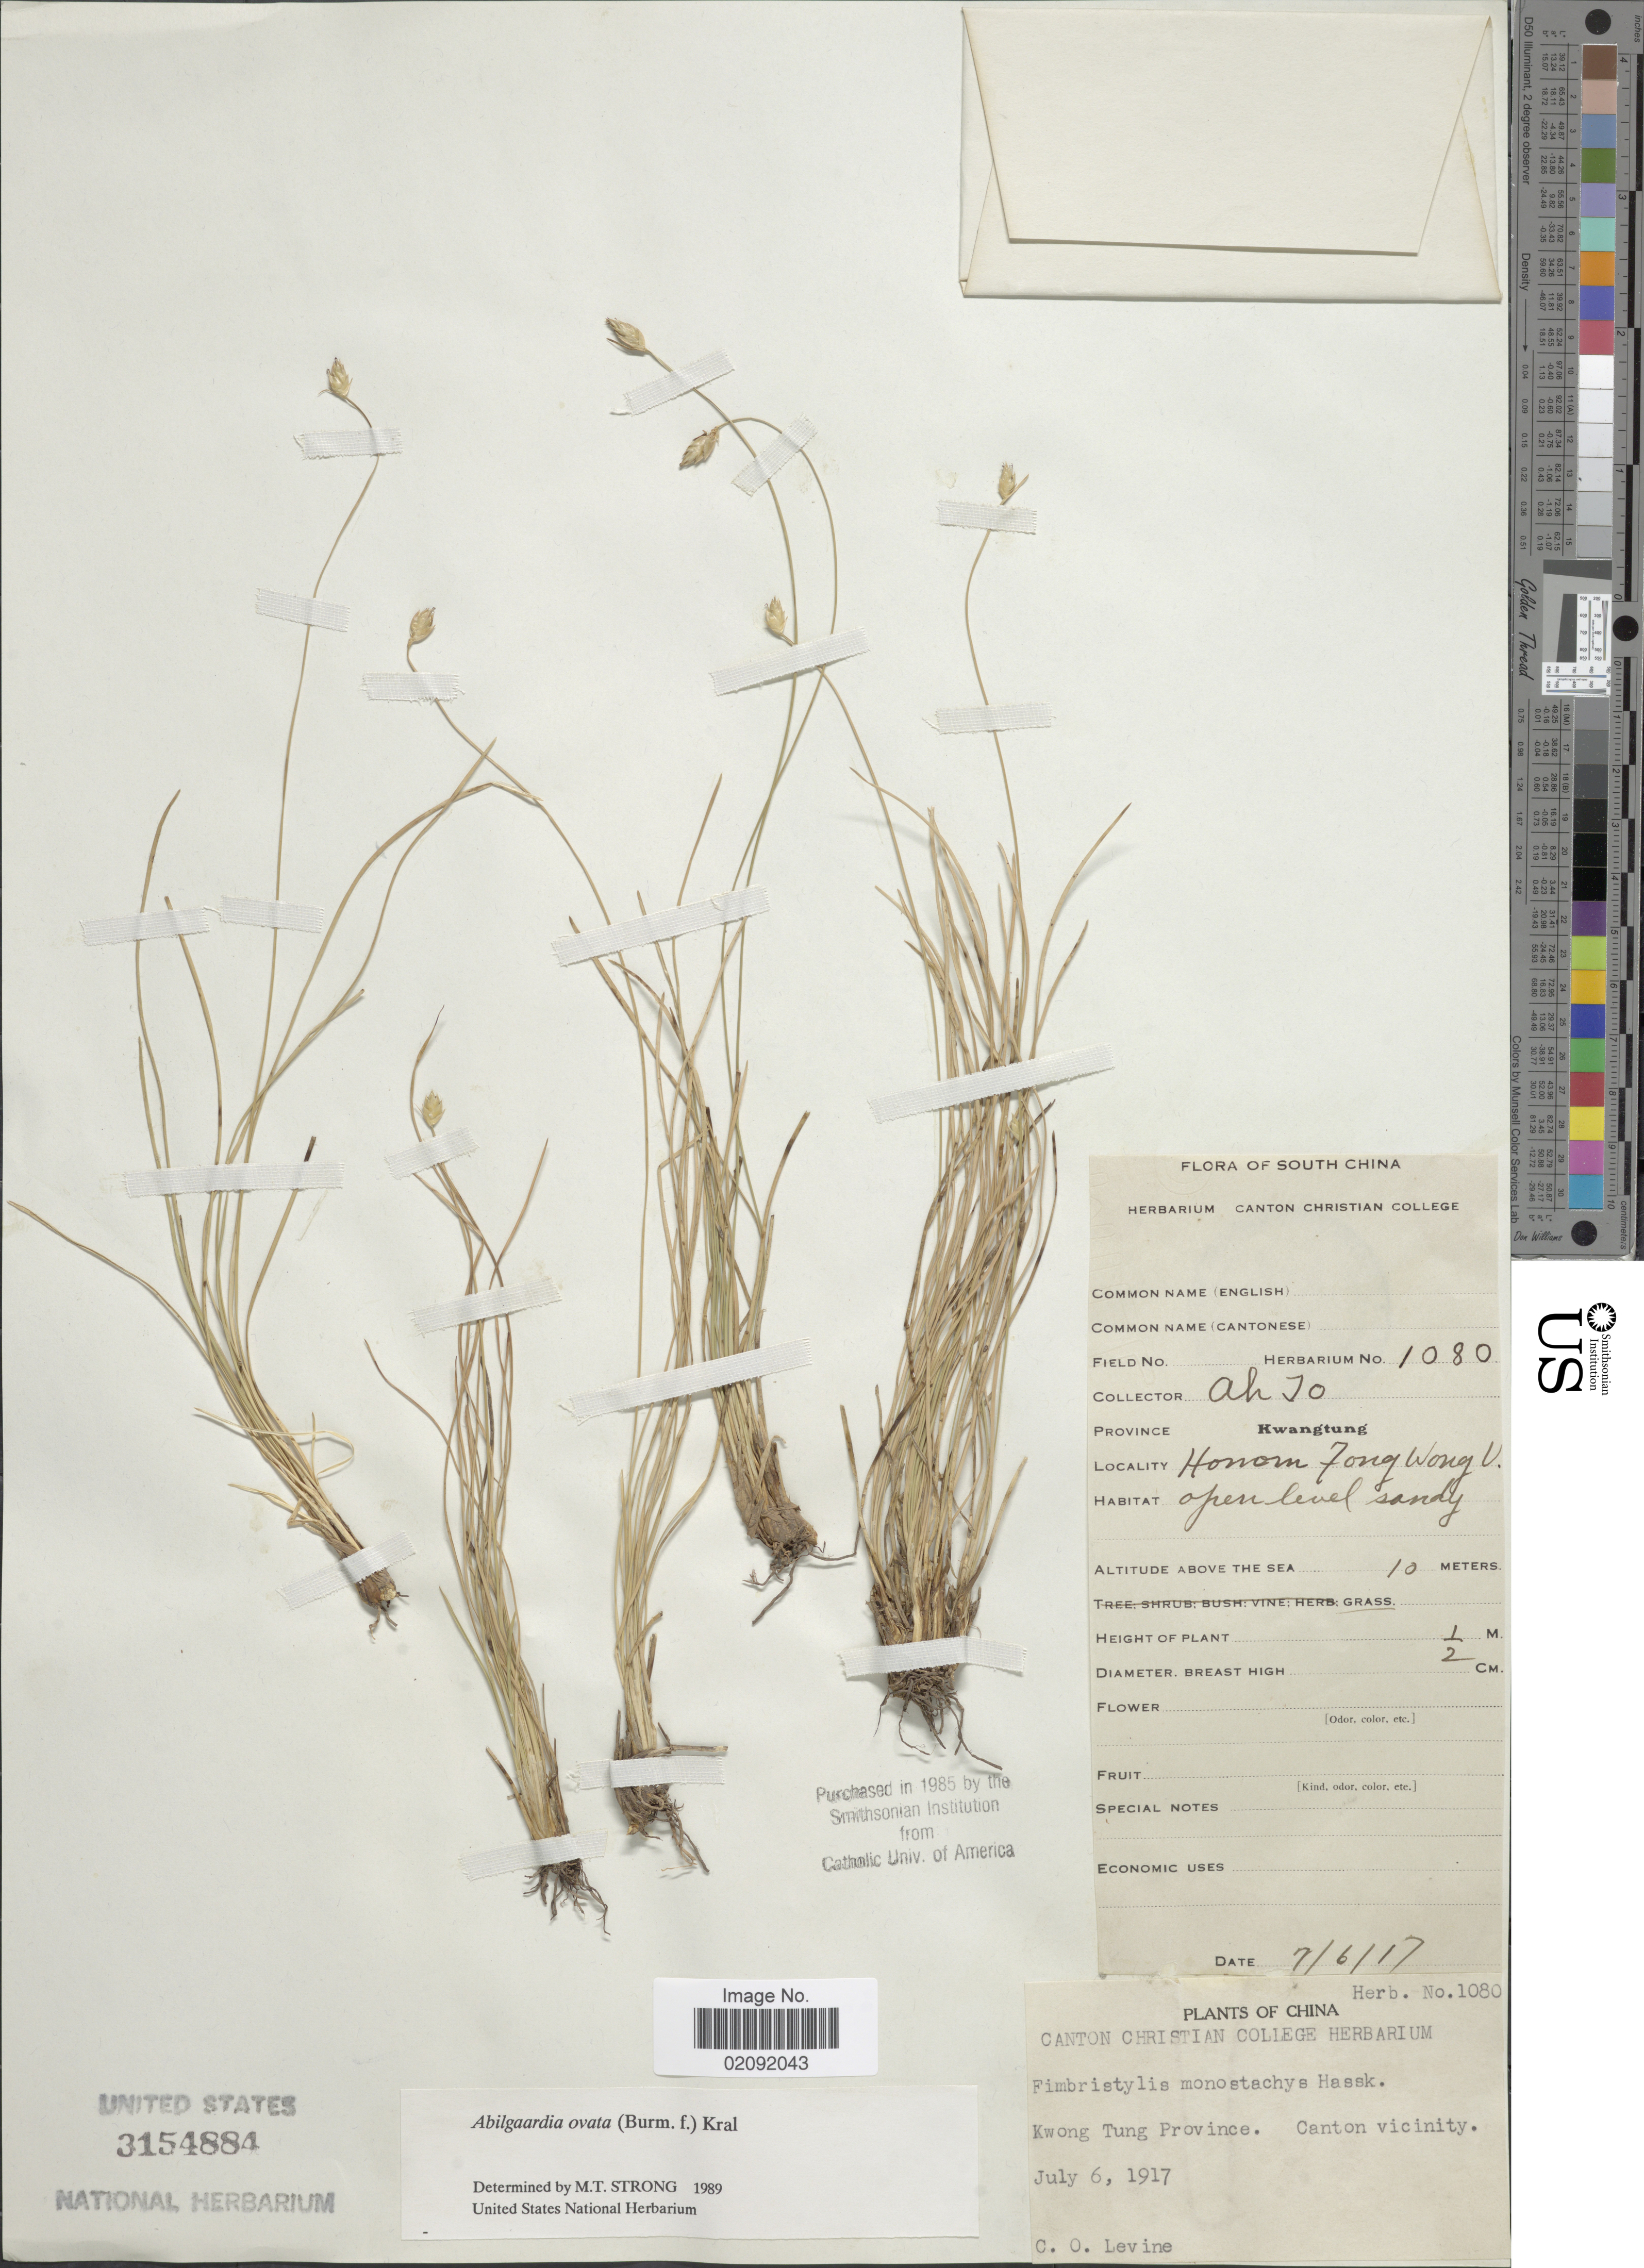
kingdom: Plantae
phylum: Tracheophyta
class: Liliopsida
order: Poales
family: Cyperaceae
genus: Abildgaardia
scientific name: Abildgaardia ovata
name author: (Burm. f.) Kral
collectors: U. Jo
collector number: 1080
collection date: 1917-07-06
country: China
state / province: Guangdong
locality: Kwong Tung Province, Canton vicinity, Honom Fong Wong V.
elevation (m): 10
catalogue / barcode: US 3154884